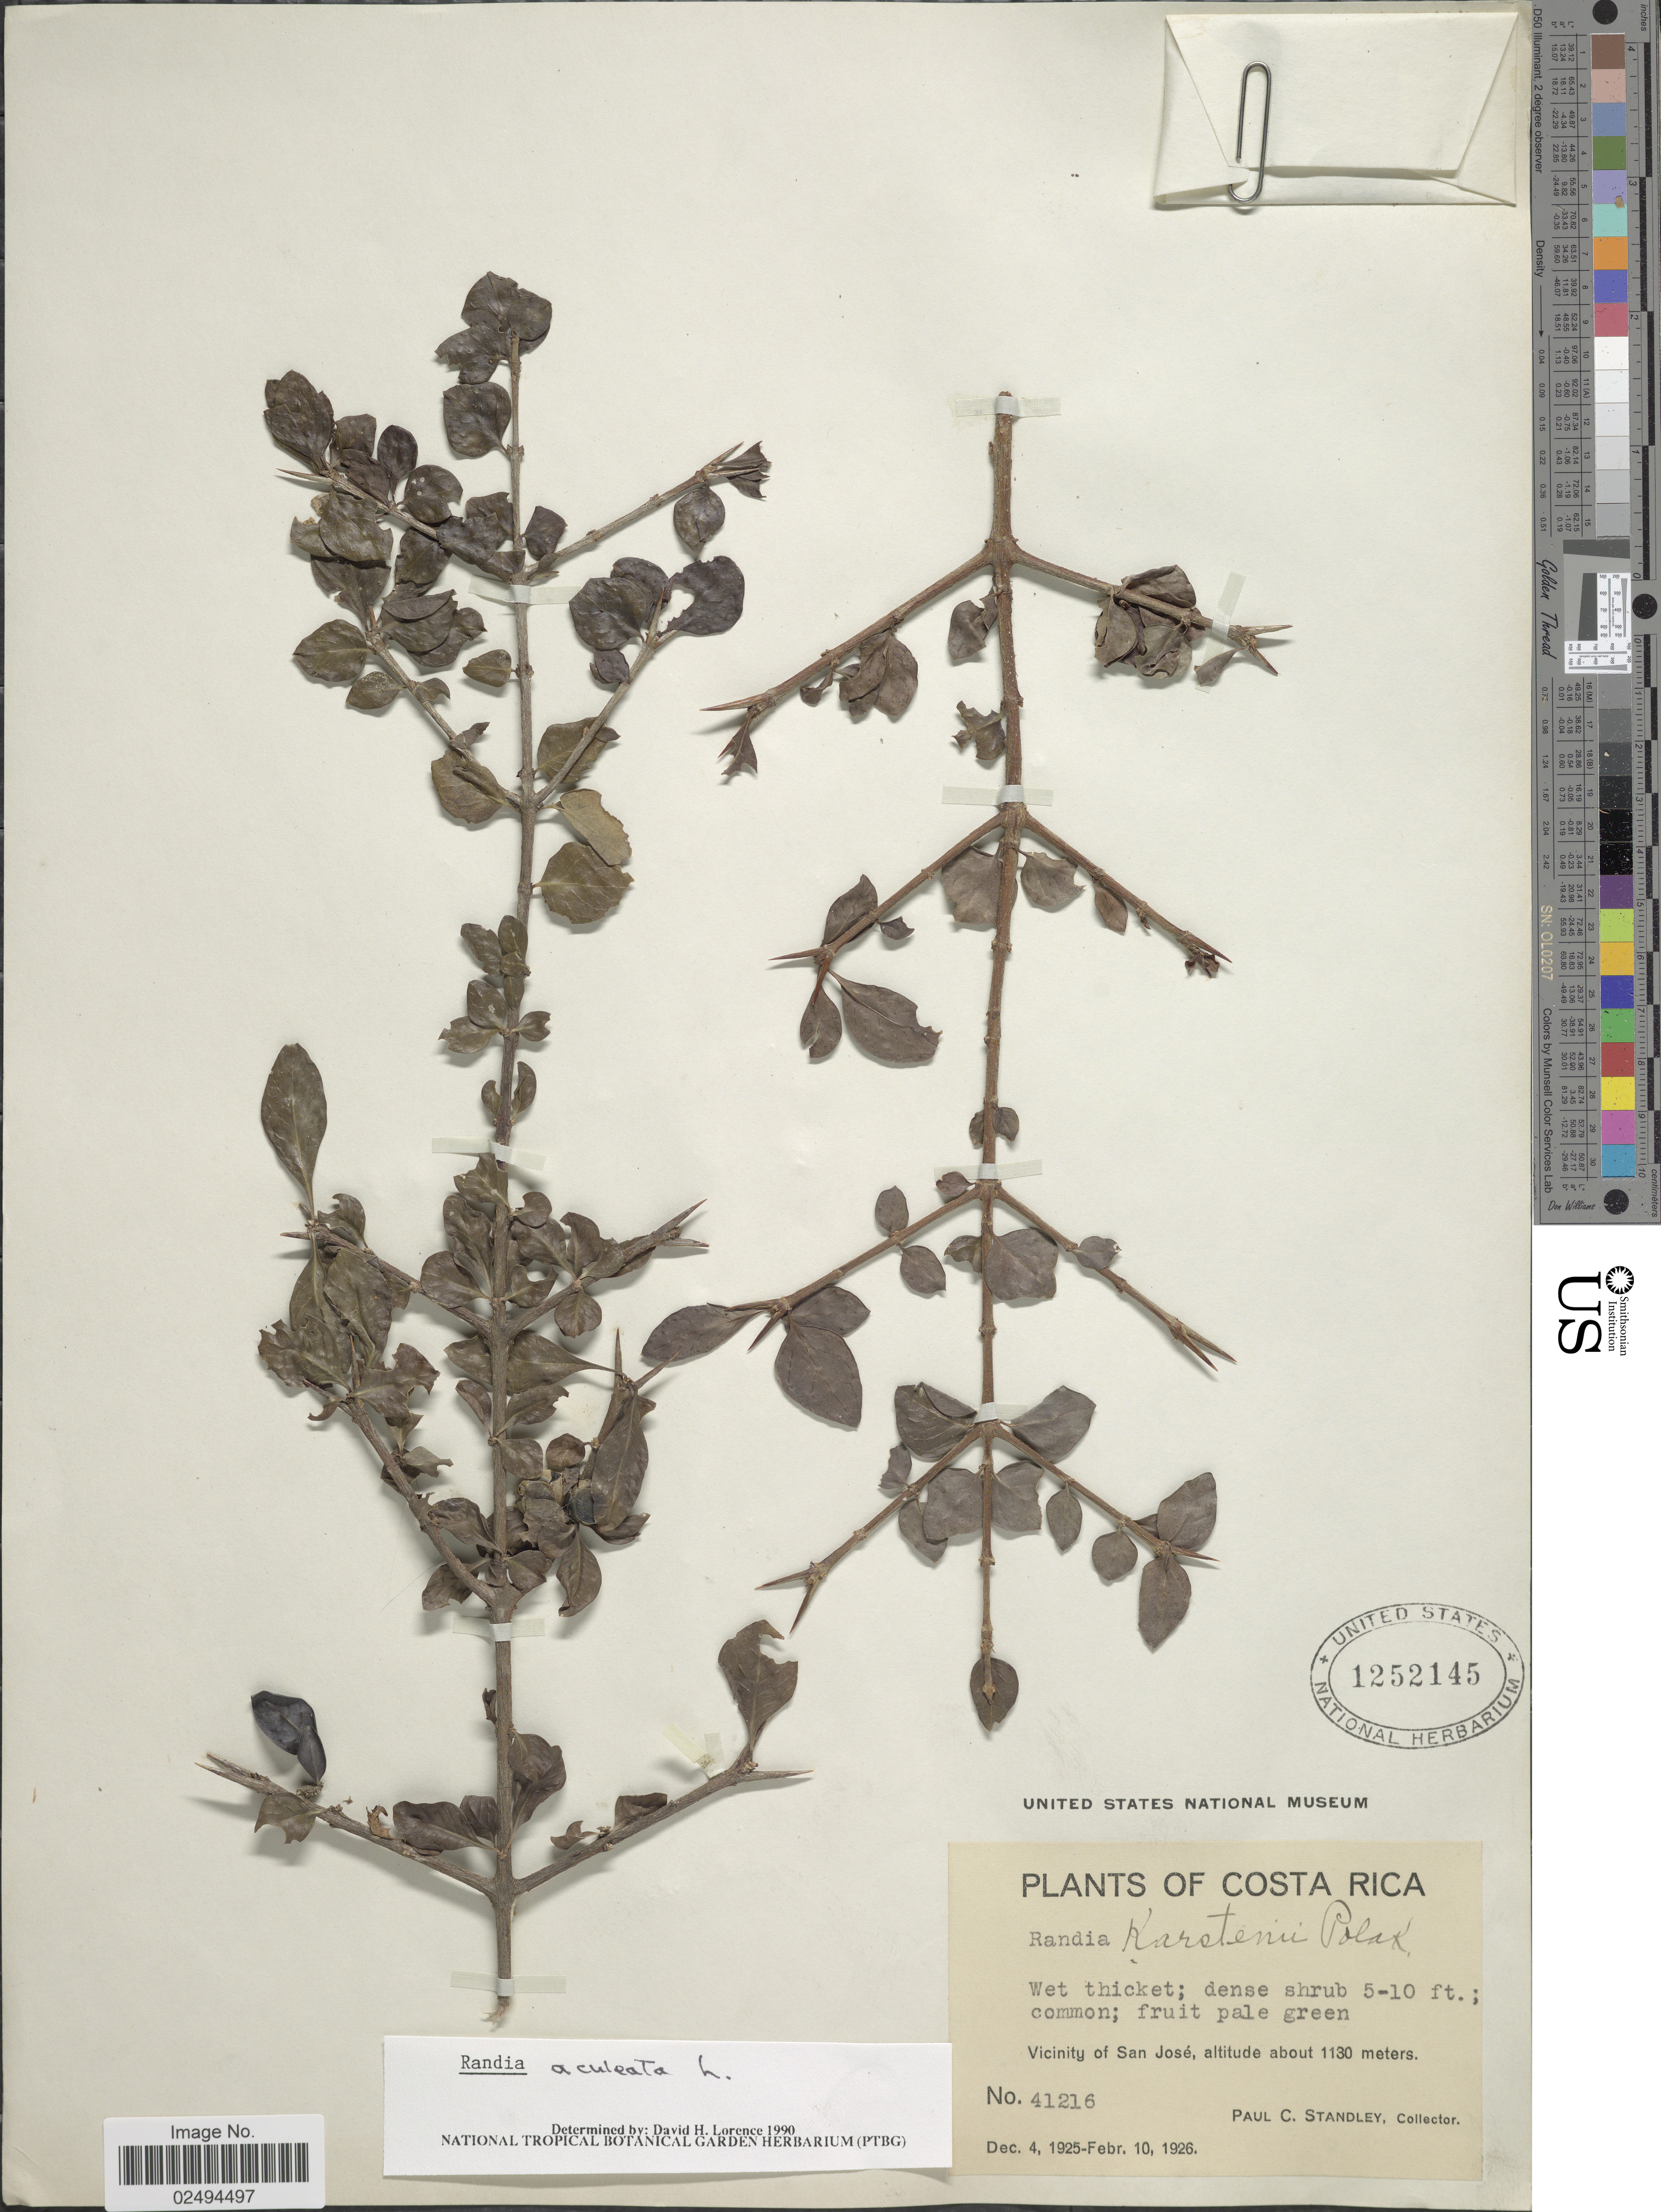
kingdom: Plantae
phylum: Tracheophyta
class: Magnoliopsida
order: Gentianales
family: Rubiaceae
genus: Randia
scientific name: Randia aculeata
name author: L.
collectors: P. C. Standley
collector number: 41216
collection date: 1925-12-04/1926-01-10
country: Costa Rica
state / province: San José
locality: Vicinity of San Jose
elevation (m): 1130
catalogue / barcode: US 1252145